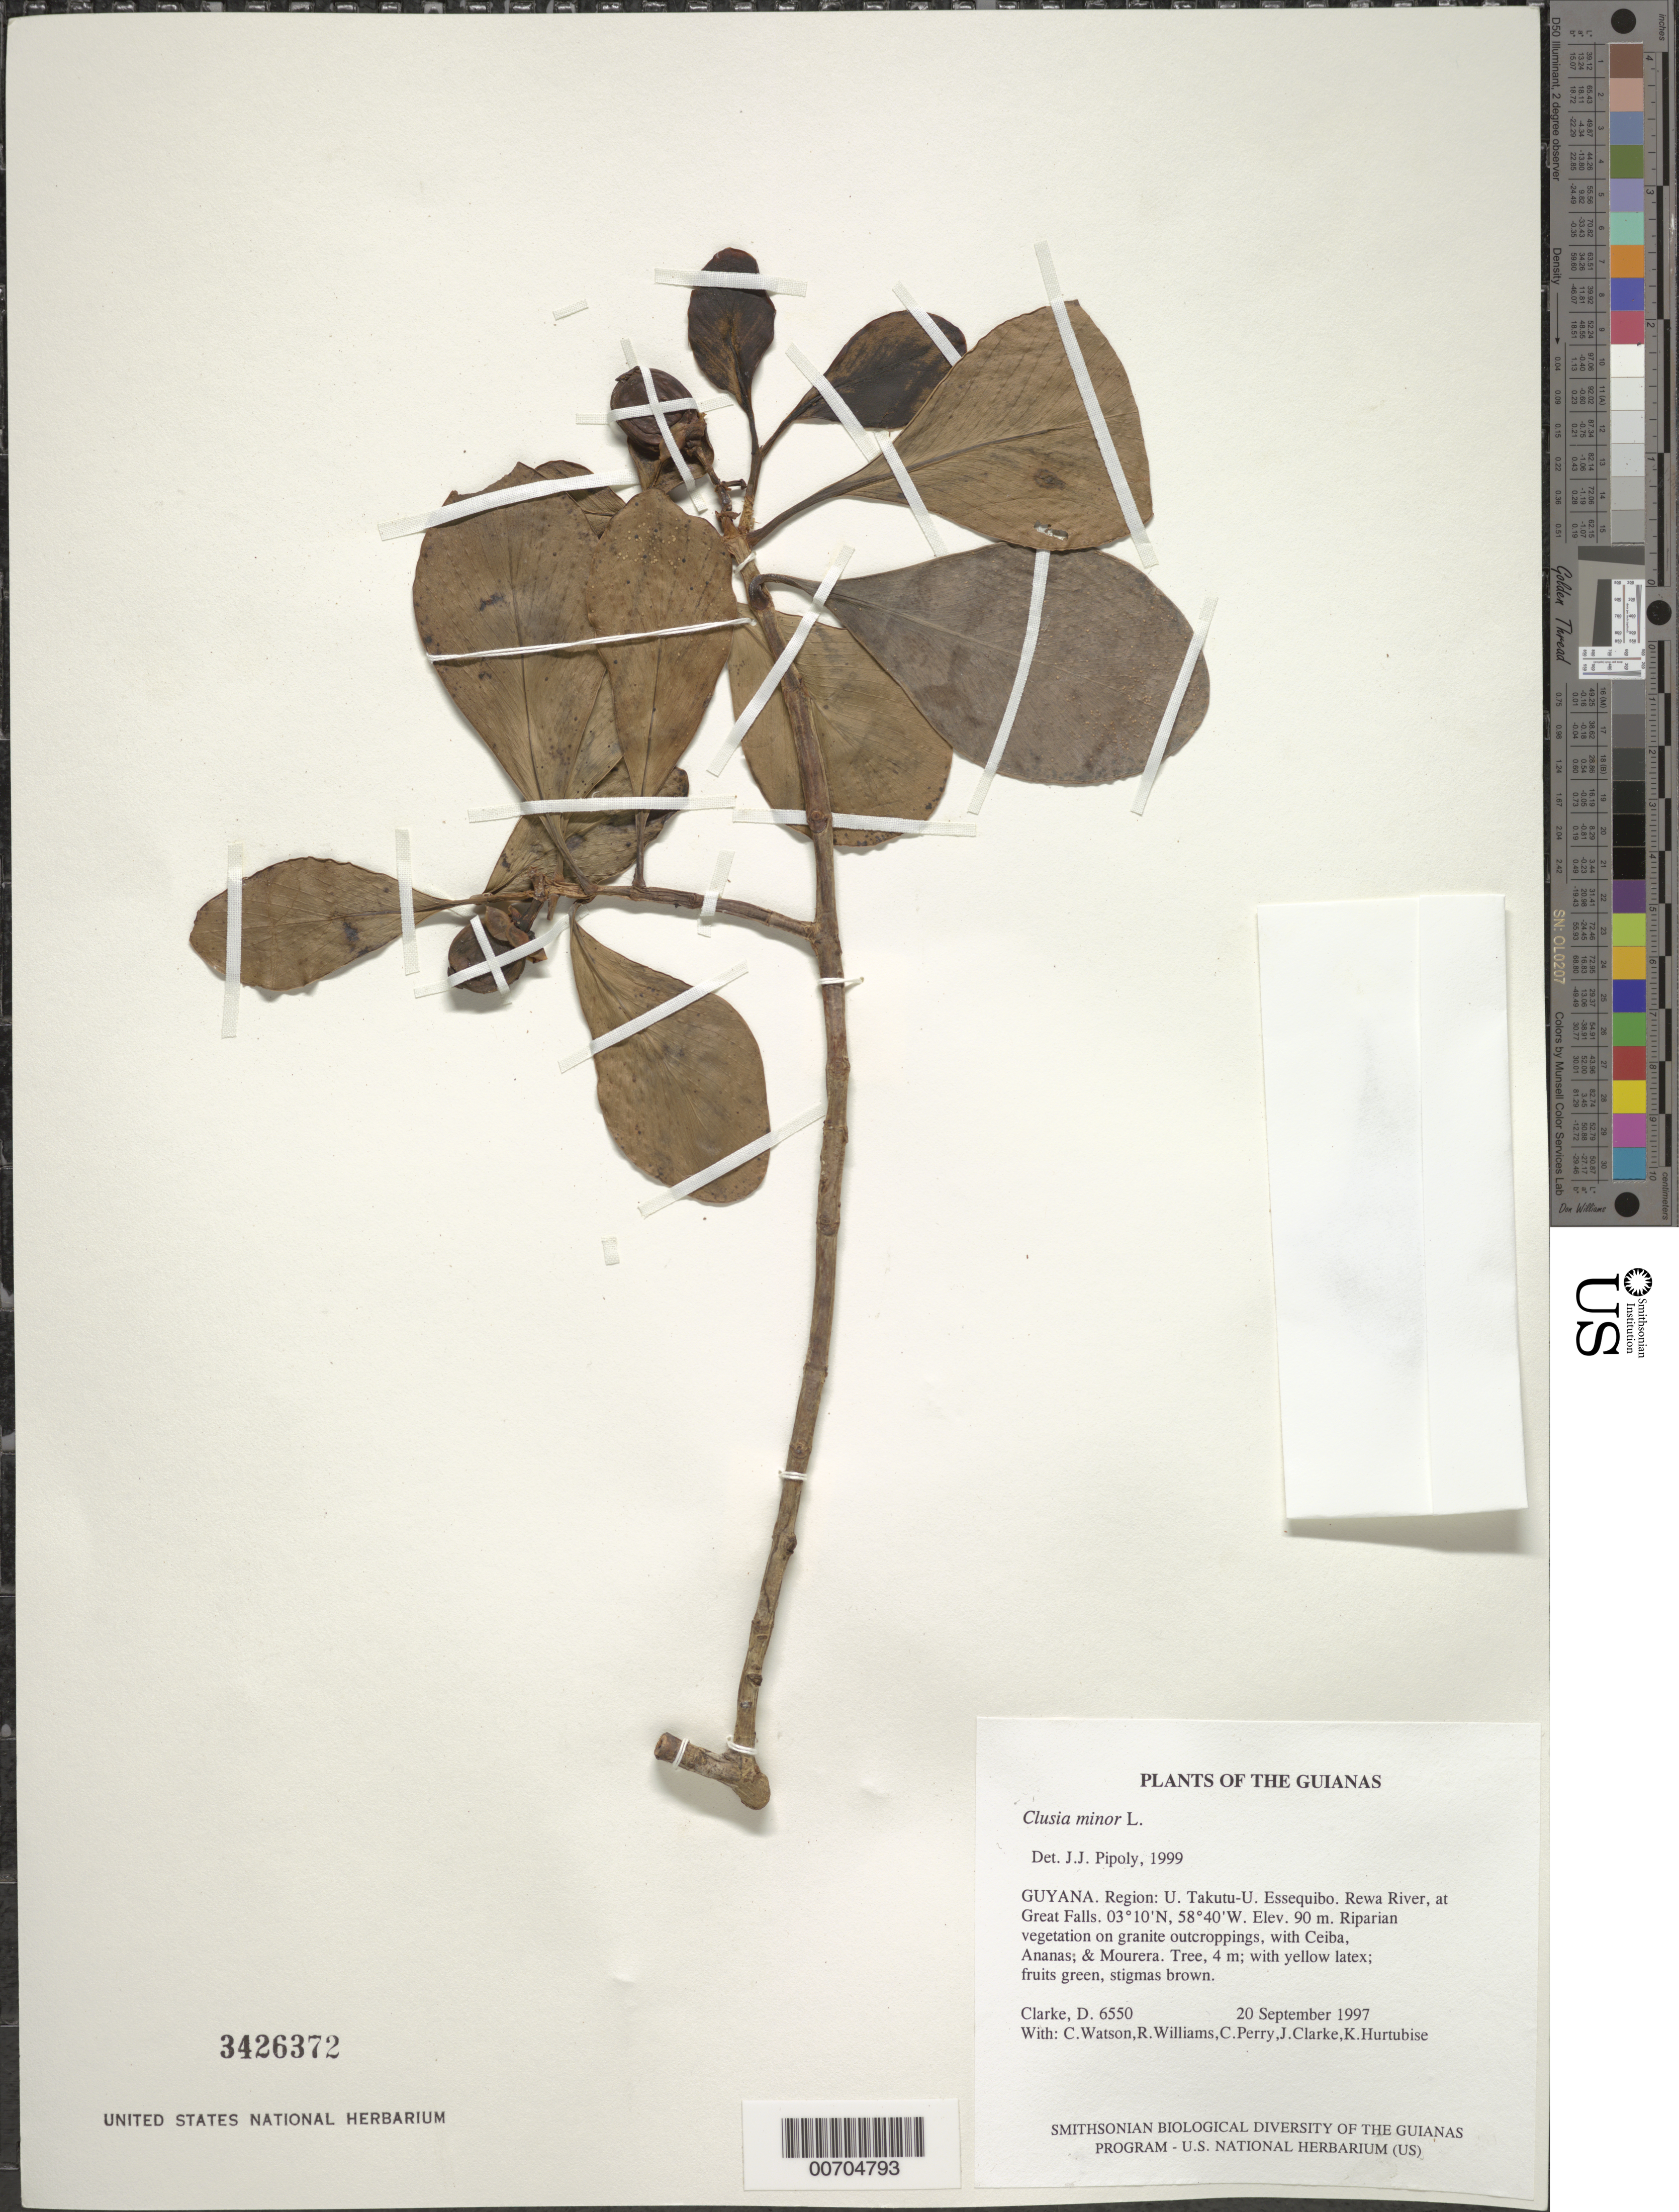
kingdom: Plantae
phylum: Tracheophyta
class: Magnoliopsida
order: Malpighiales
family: Clusiaceae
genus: Clusia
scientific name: Clusia minor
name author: L.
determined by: Pipoly, J. J., III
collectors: H. D. Clarke, C. Watson, R. Williams, C. Perry, J. Clarke & K. Hurtubise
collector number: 6550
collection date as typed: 20 September 1997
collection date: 1997-09-20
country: Guyana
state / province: U. Takutu-U. Essequibo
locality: Rewa River, at Great Falls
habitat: Riparian vegetation on granite outcroppings, with Ceiba, Ananas, & Mourera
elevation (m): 90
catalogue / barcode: US 3426372